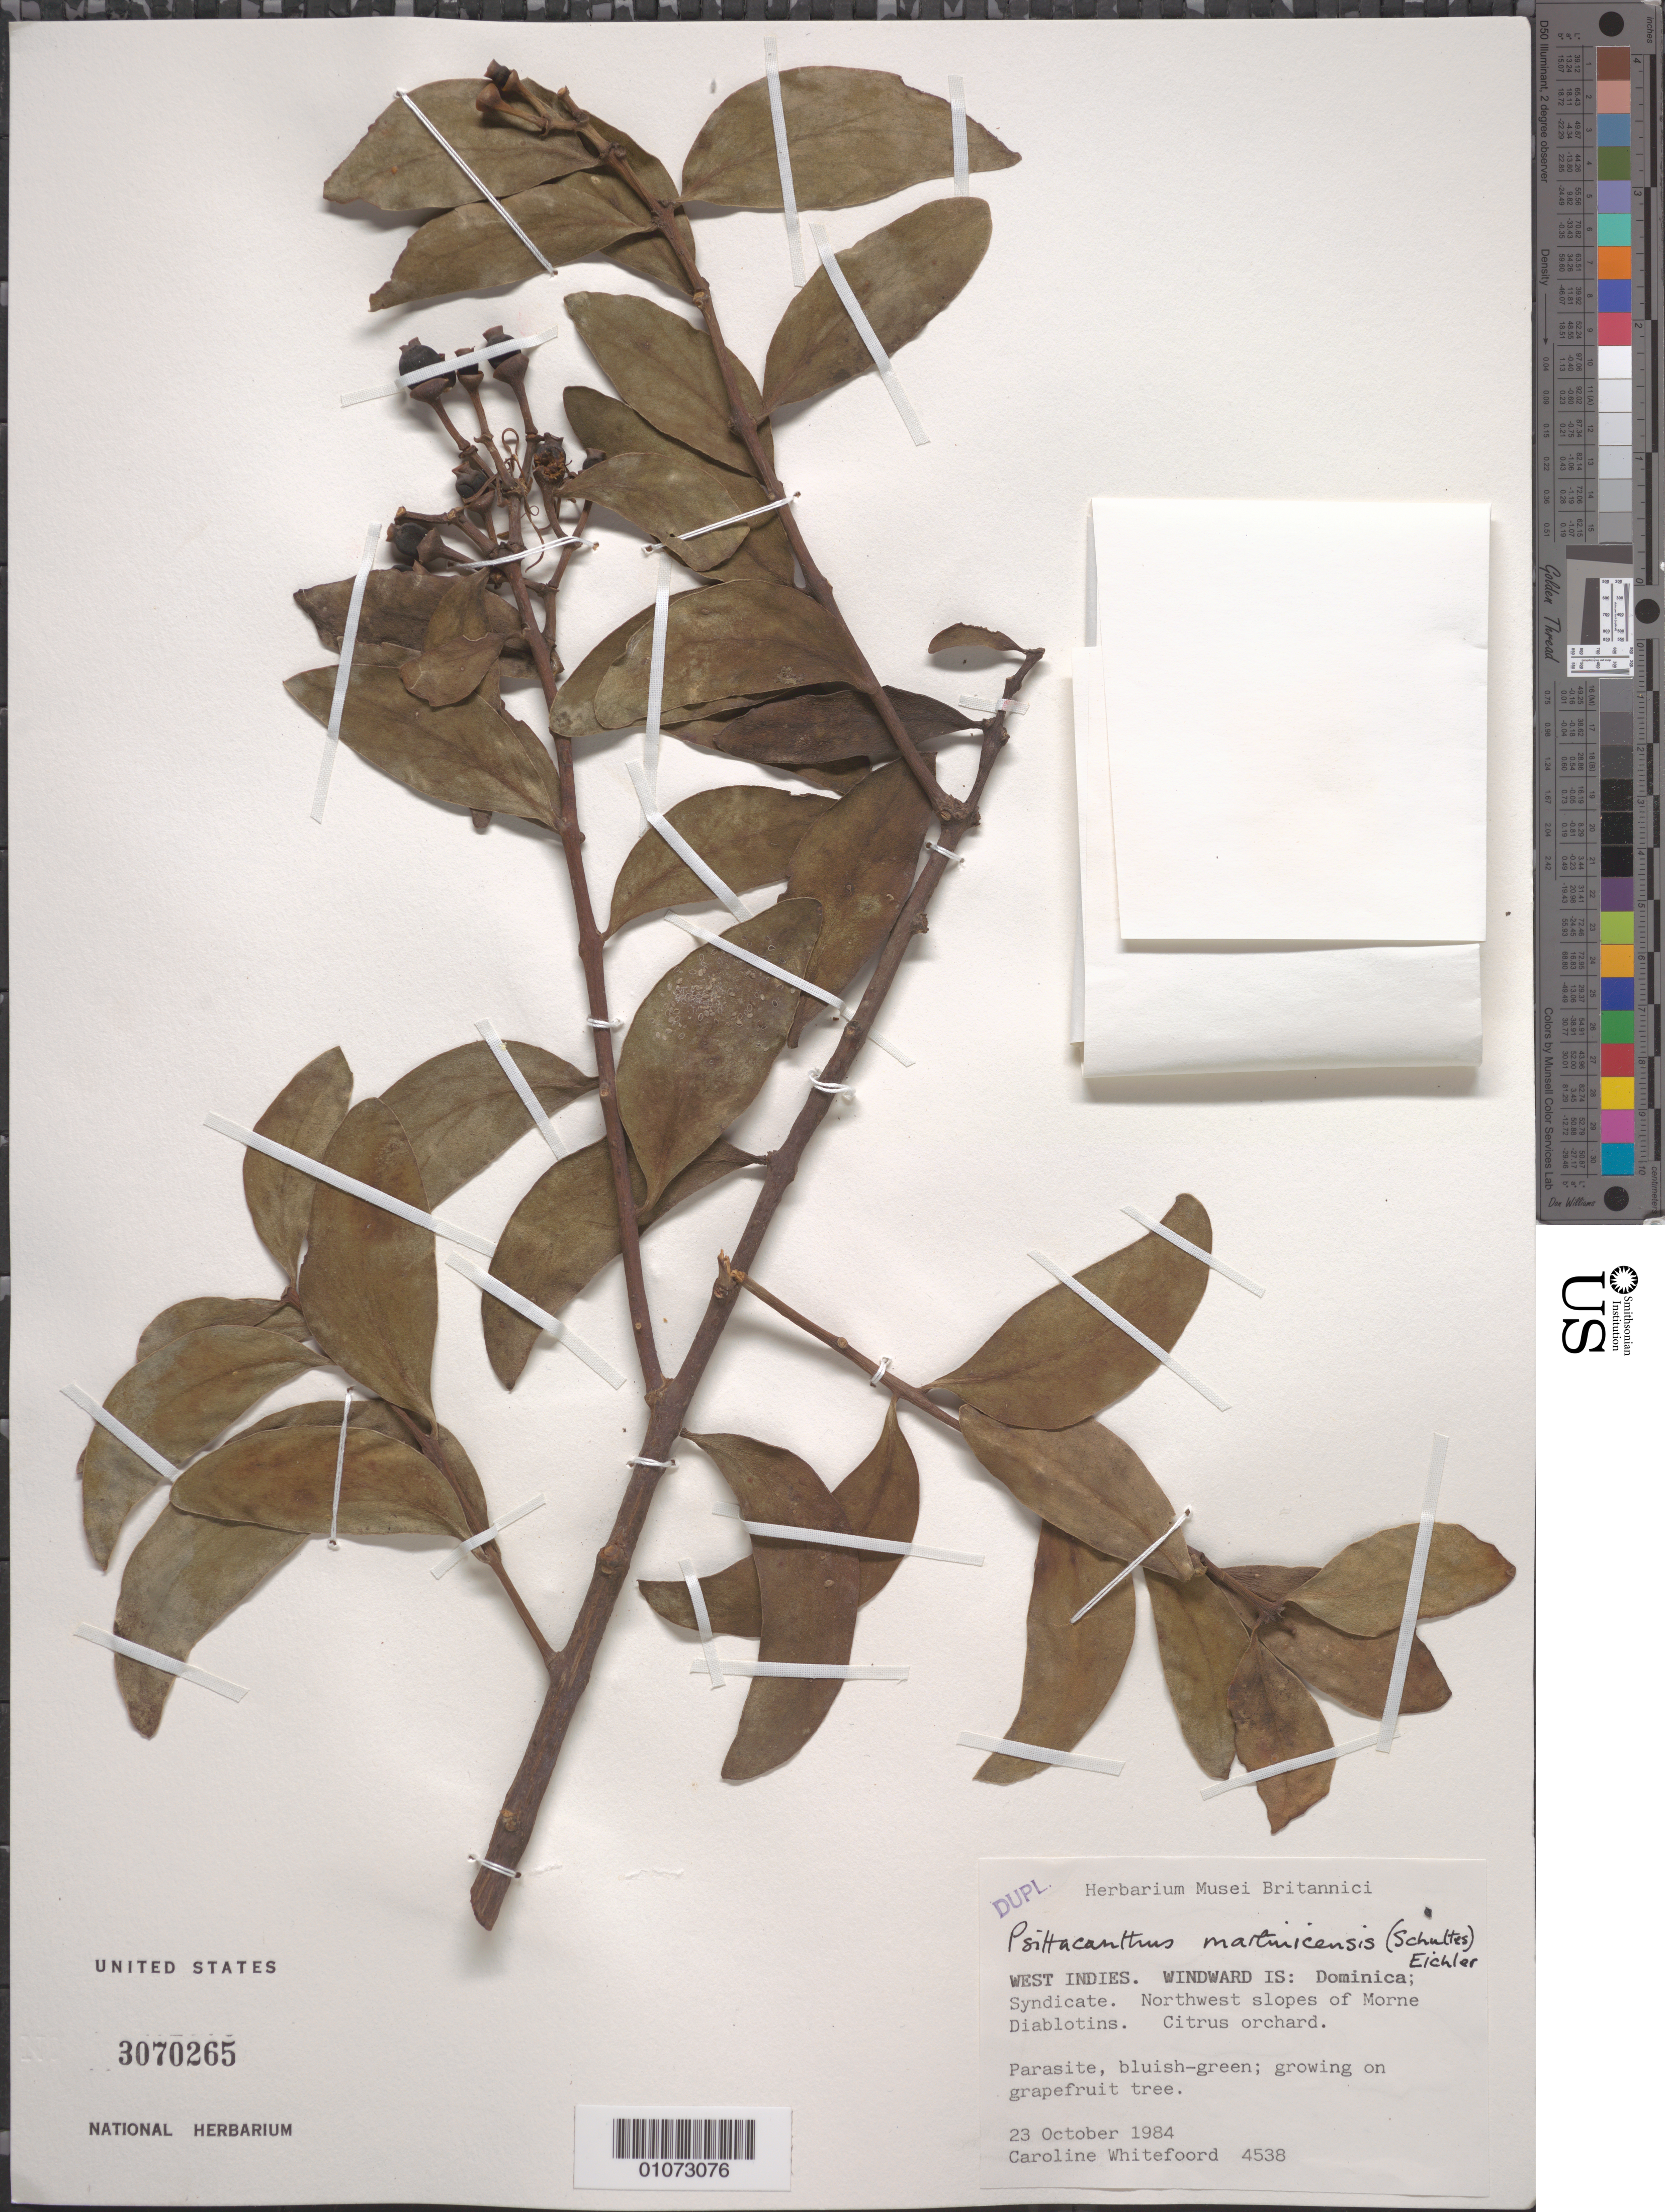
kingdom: Plantae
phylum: Tracheophyta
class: Magnoliopsida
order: Santalales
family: Loranthaceae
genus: Psittacanthus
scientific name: Psittacanthus martinicensis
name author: (C. Presl ex Schult. f.) Eichler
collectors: C. Whitefoord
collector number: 4538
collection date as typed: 23 Oct 1984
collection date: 1984-10-23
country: Dominica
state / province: St. George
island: Dominica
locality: Syndicate. NW slopes of Morne Diablotins. Citrus orchard.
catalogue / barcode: US 3070265